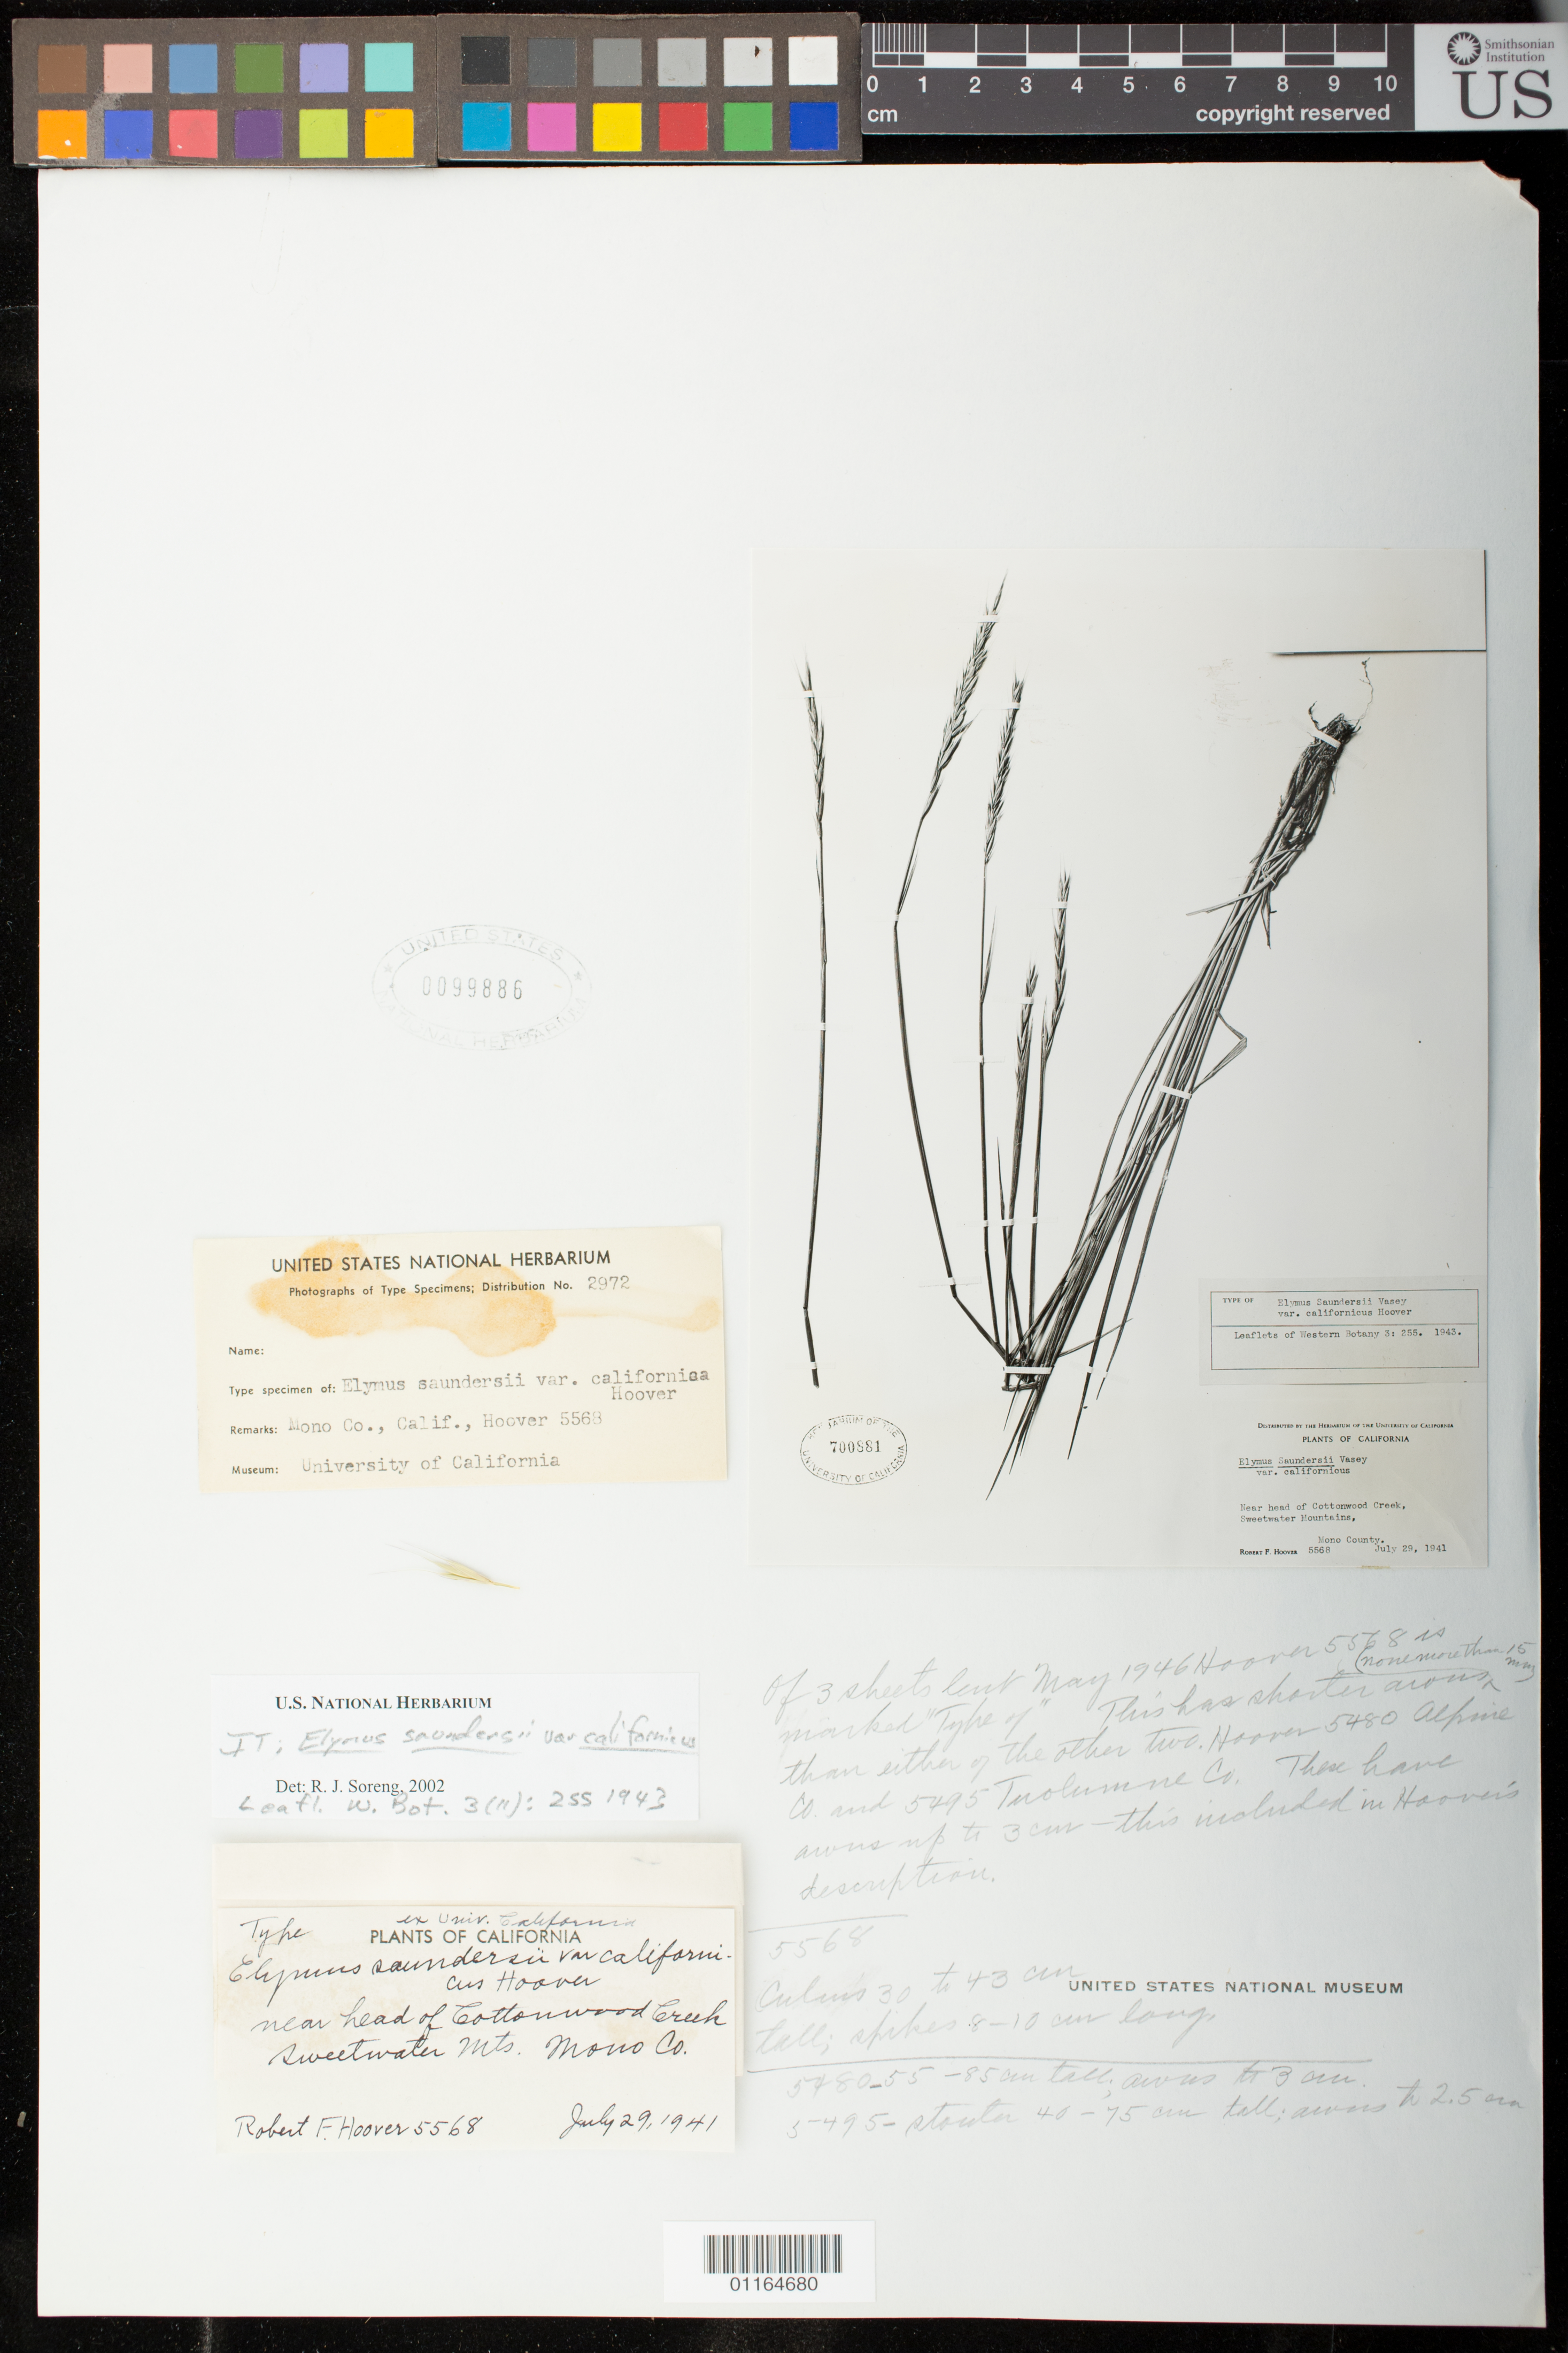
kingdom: Plantae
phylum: Tracheophyta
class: Liliopsida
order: Poales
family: Poaceae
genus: Elymus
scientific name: Elymus saundersii var. californicus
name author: Hoover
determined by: Soreng, Robert J., Research Associate (BOT), Smithsonian Institution - National Museum of Natural History (UNITED STATES)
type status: Isotype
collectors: R. F. Hoover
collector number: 5568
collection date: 1941-07-29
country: United States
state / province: California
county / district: Mono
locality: near head of Cottonwood Creek, Sweetwater Mts.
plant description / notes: Photograph and fragmentary material of type specimen ex herb. University of California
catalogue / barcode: US 99886